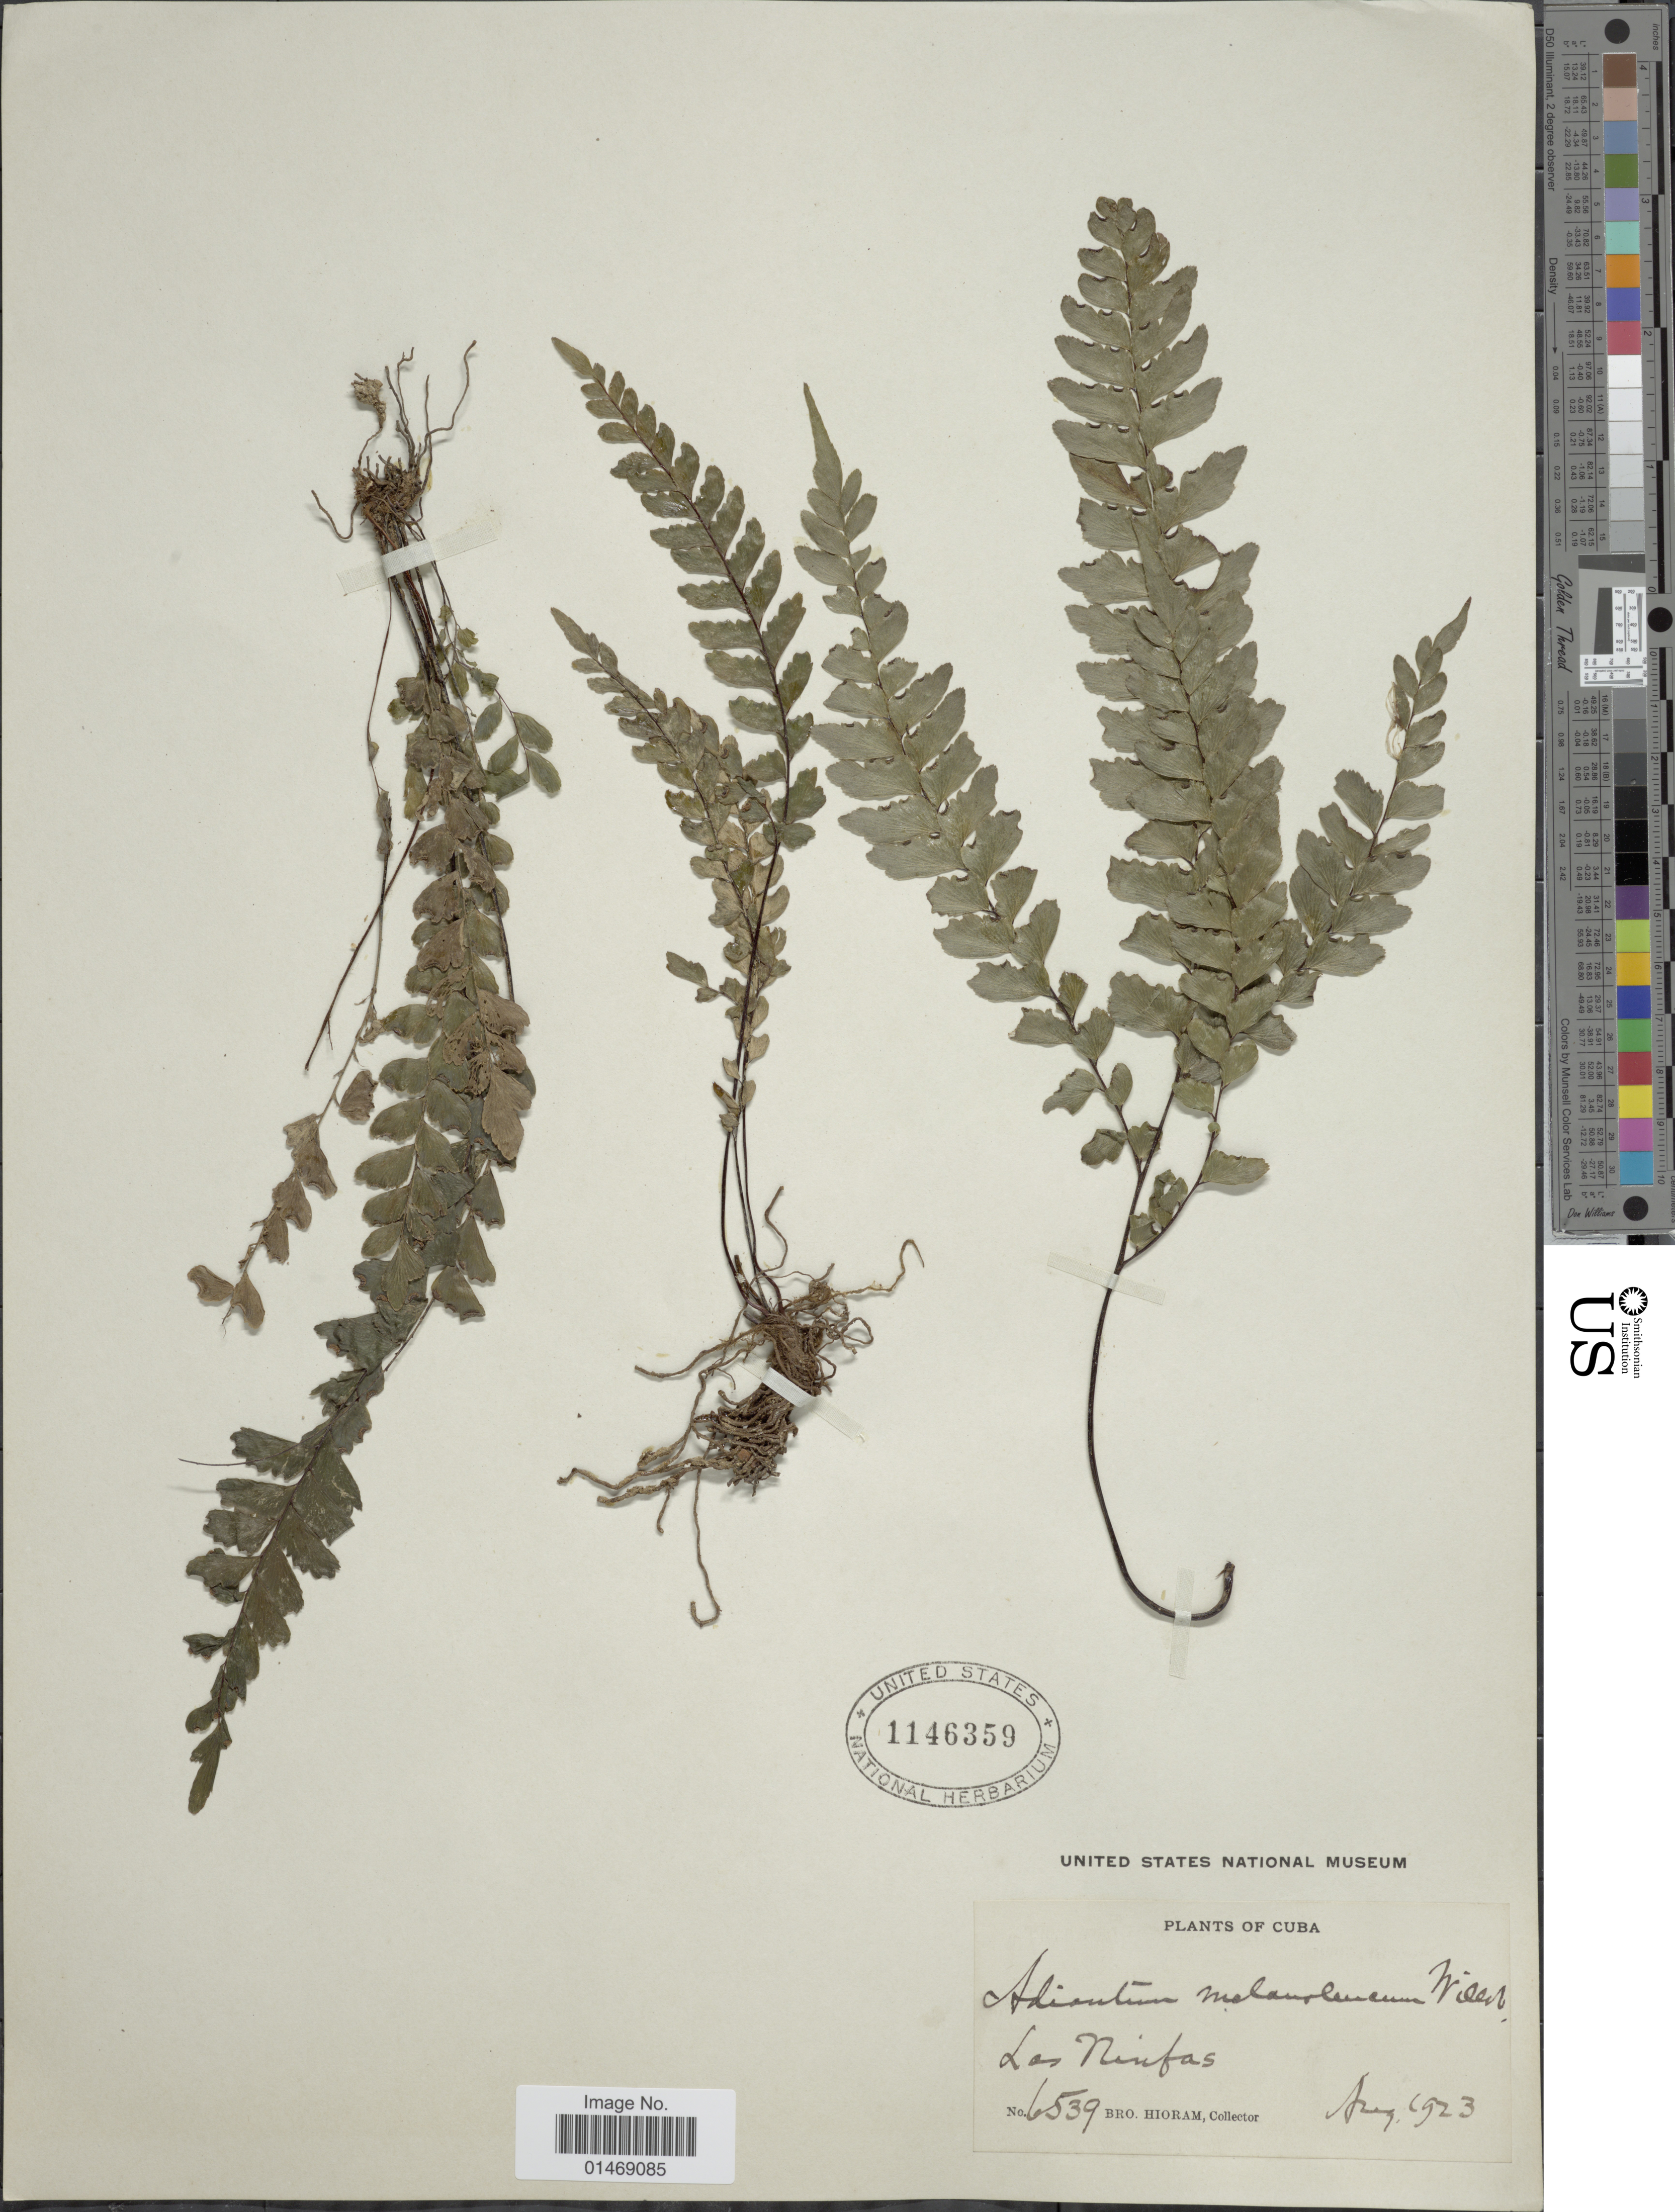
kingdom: Plantae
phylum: Tracheophyta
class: Polypodiopsida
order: Polypodiales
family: Pteridaceae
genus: Adiantum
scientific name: Adiantum melanoleucum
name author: Willd.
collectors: Bro. Hioram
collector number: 6539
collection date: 1923-08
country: Cuba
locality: Las Ninfas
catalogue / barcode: US 1146359